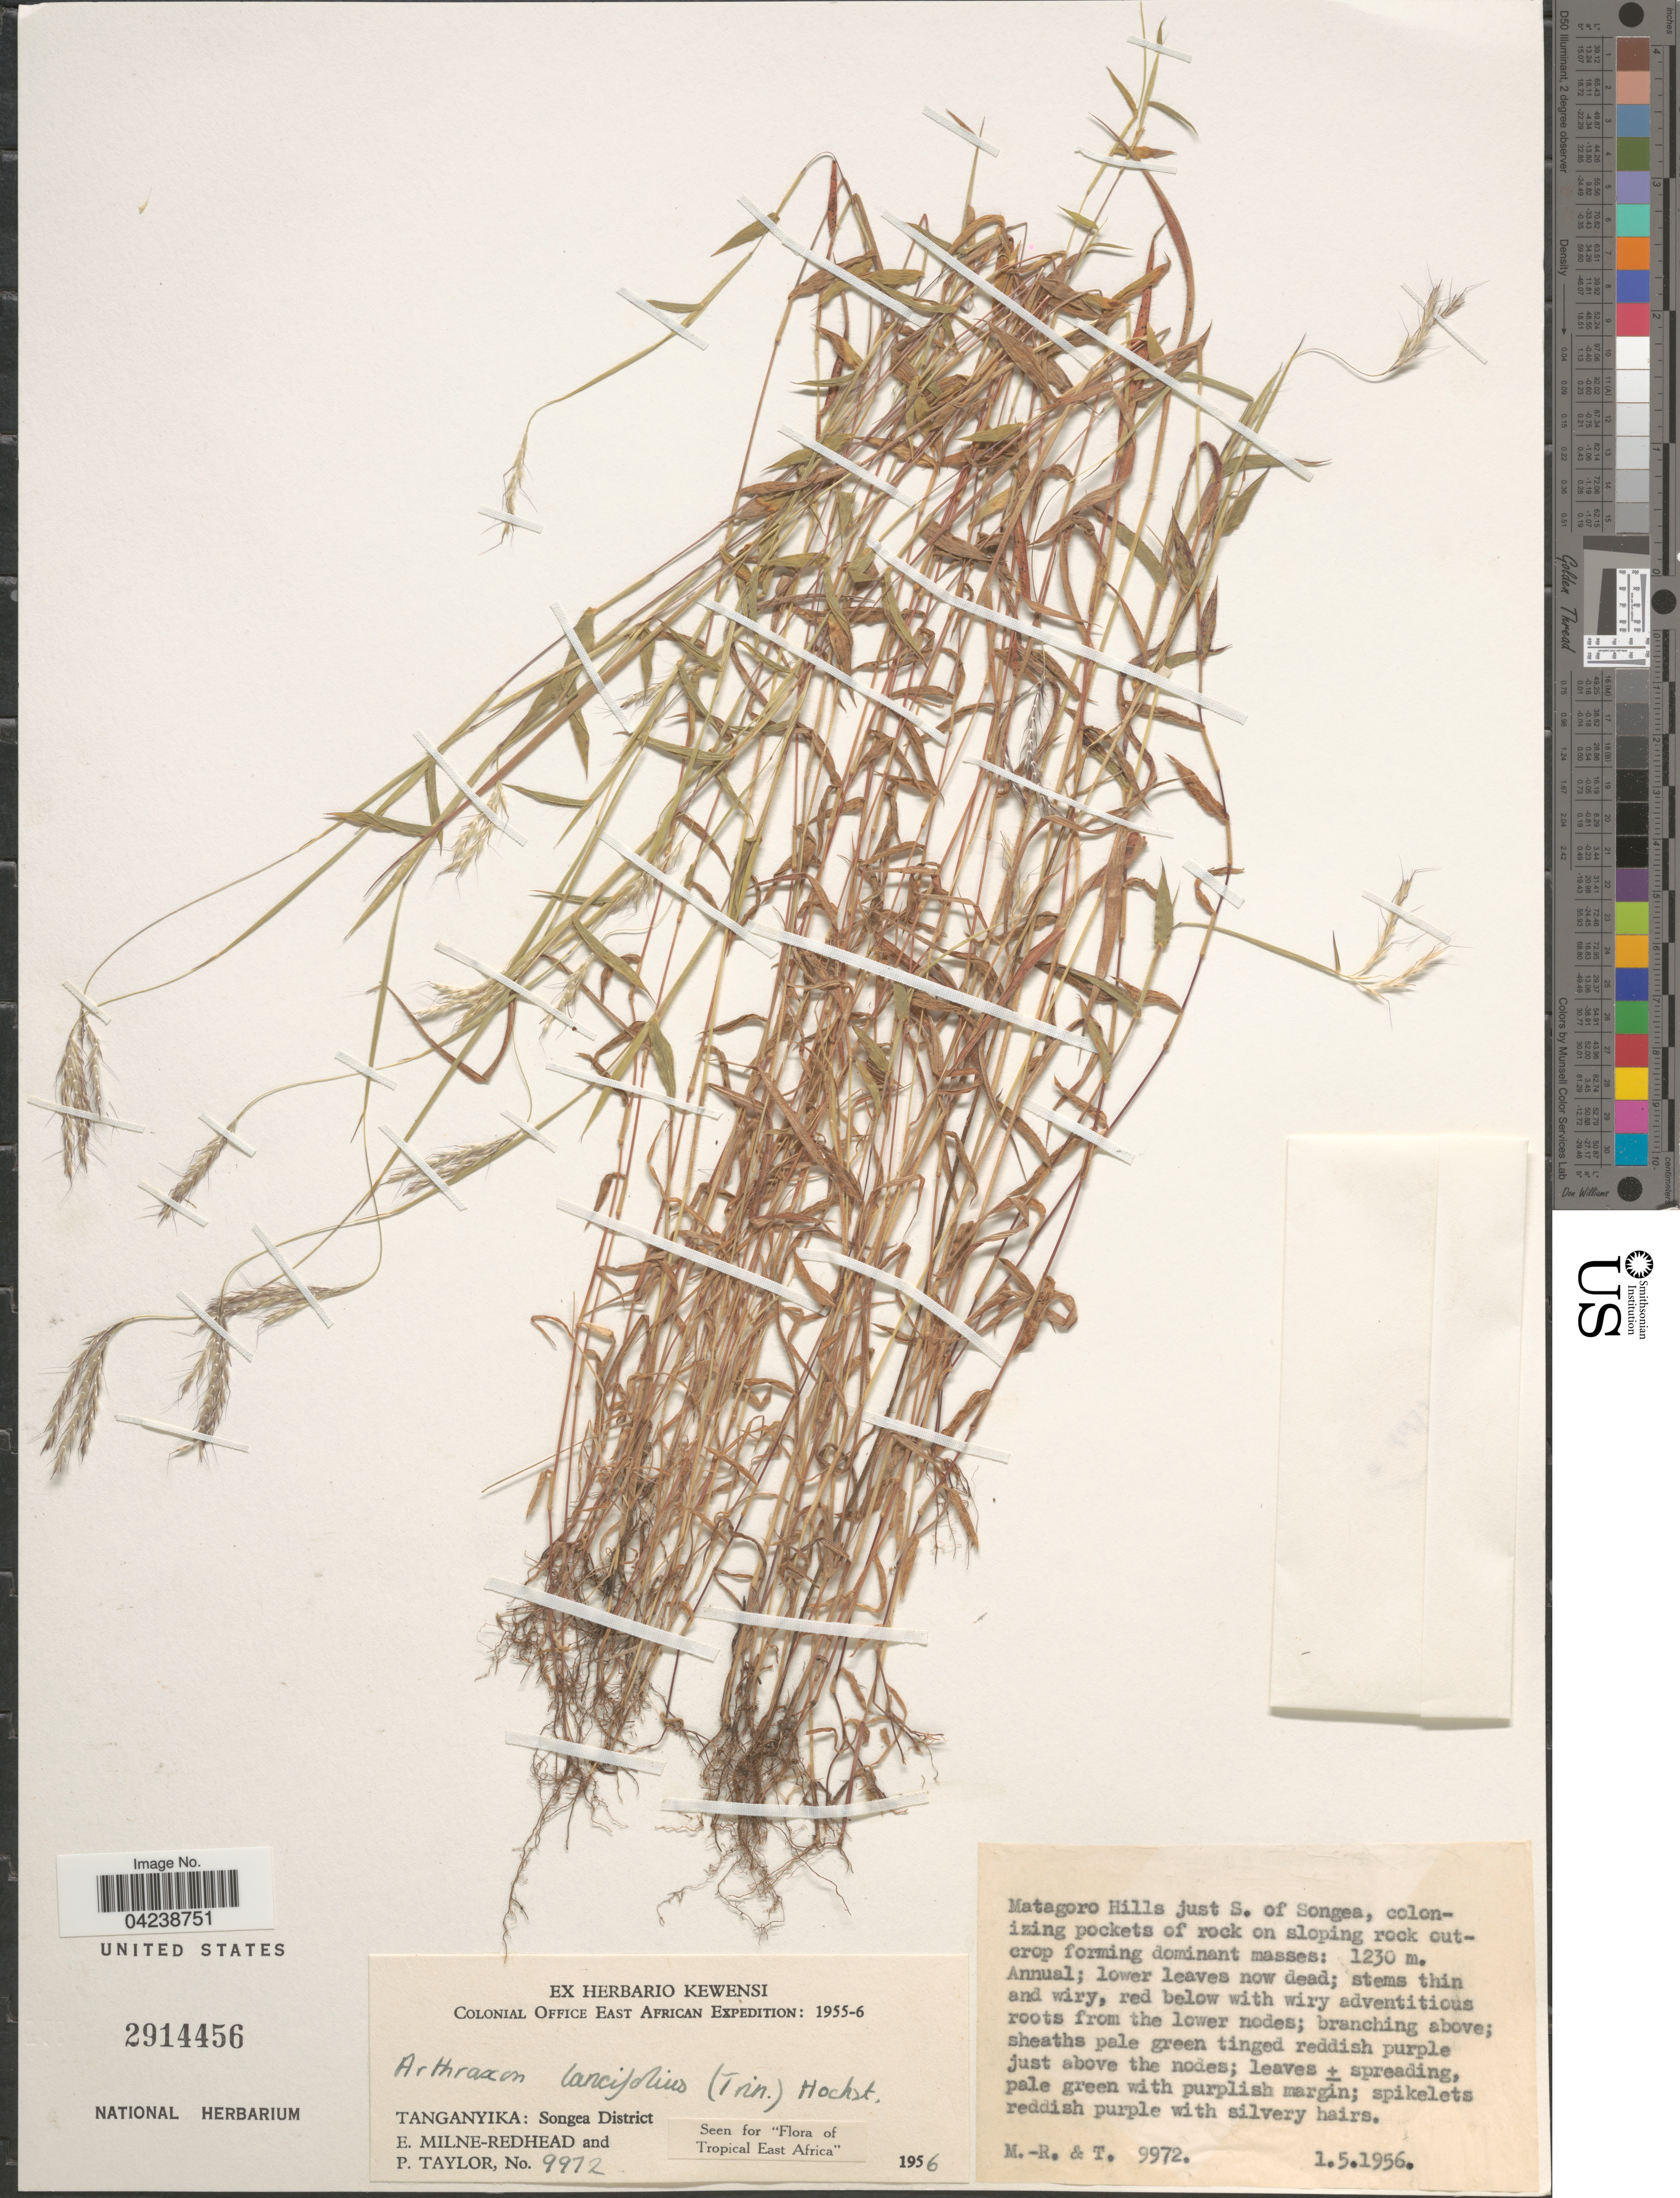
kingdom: Plantae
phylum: Tracheophyta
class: Liliopsida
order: Poales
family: Poaceae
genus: Arthraxon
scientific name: Arthraxon lancifolius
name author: (Trin.) Hochst.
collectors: E. W. Milne-Redhead & P. Taylor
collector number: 9972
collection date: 1956-05-01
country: Tanzania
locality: Colonial Office East African Expedition: 1955-6. Tanganyika: Songea District. Matagoro Hills just S. of Songea.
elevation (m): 1230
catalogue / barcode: US 2914456